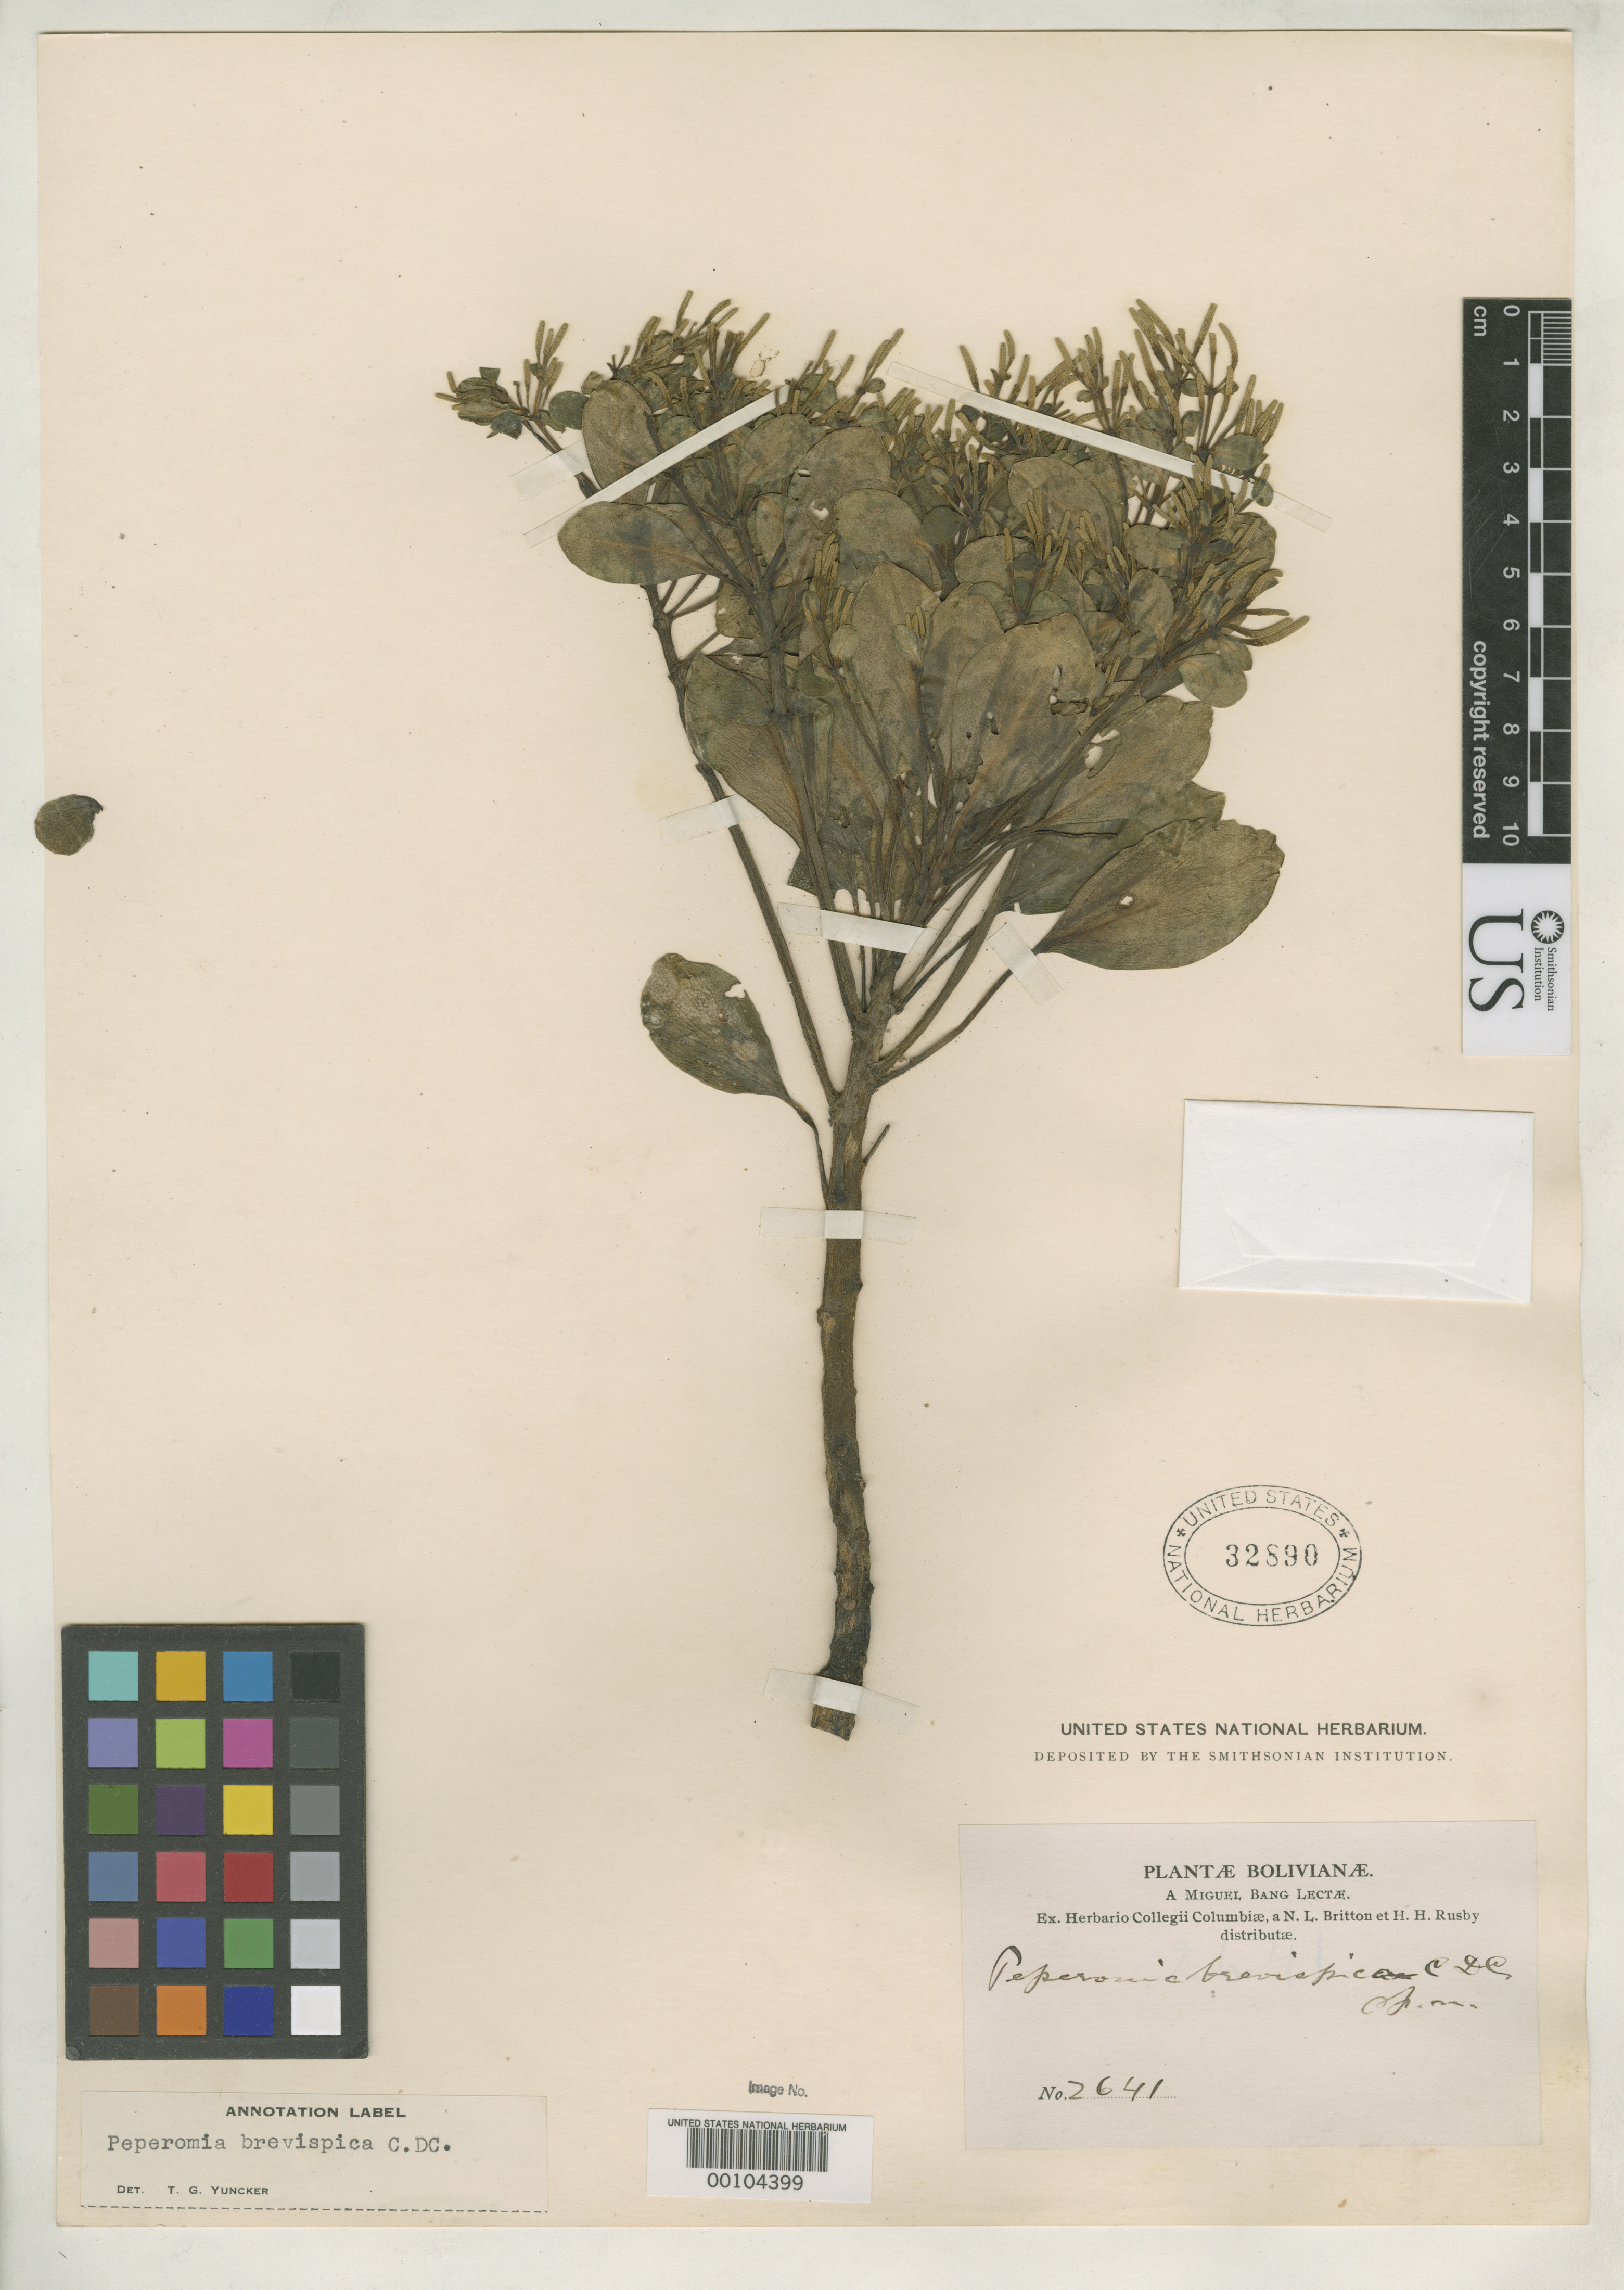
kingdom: Plantae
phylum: Tracheophyta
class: Magnoliopsida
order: Piperales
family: Piperaceae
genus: Peperomia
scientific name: Peperomia brevispica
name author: C. DC.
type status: Isotype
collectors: M. Bang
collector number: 2641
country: Bolivia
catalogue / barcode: US 32890